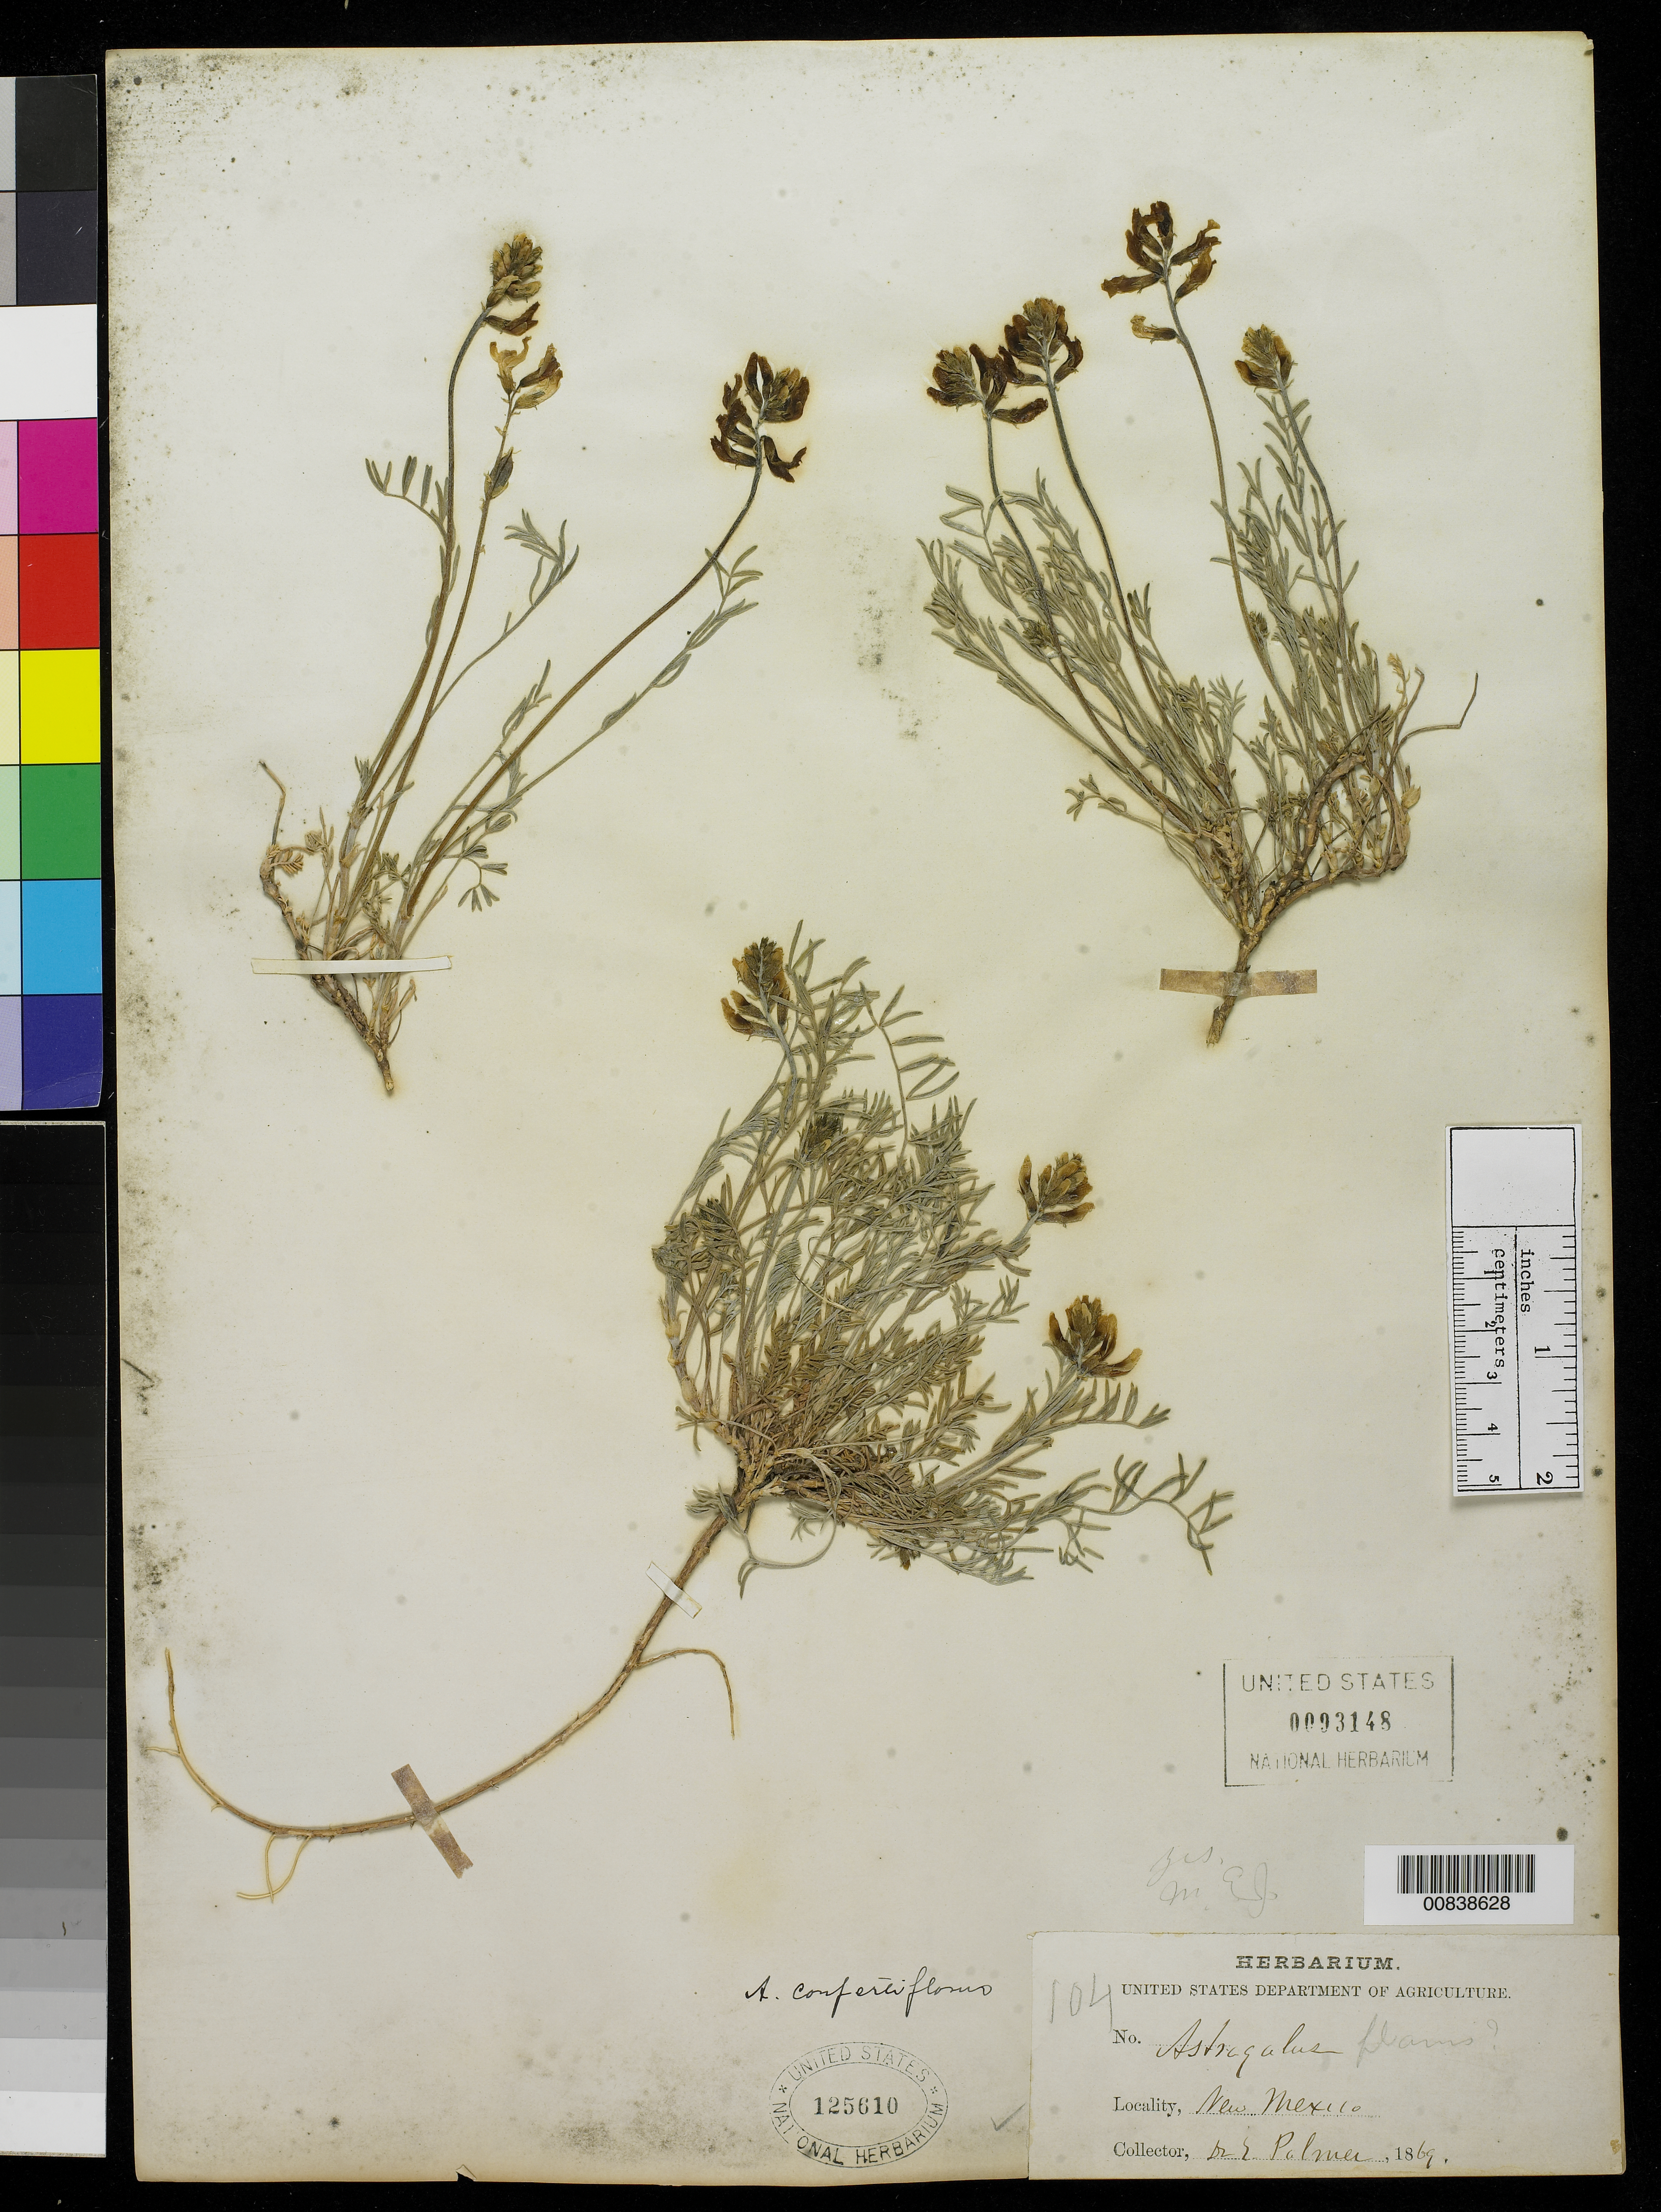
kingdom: Plantae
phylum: Tracheophyta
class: Magnoliopsida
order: Fabales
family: Fabaceae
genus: Astragalus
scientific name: Astragalus confertiflorus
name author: A. Gray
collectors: E. Palmer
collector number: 104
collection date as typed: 1869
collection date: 1869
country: United States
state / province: New Mexico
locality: New Mexico.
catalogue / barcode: US 93148